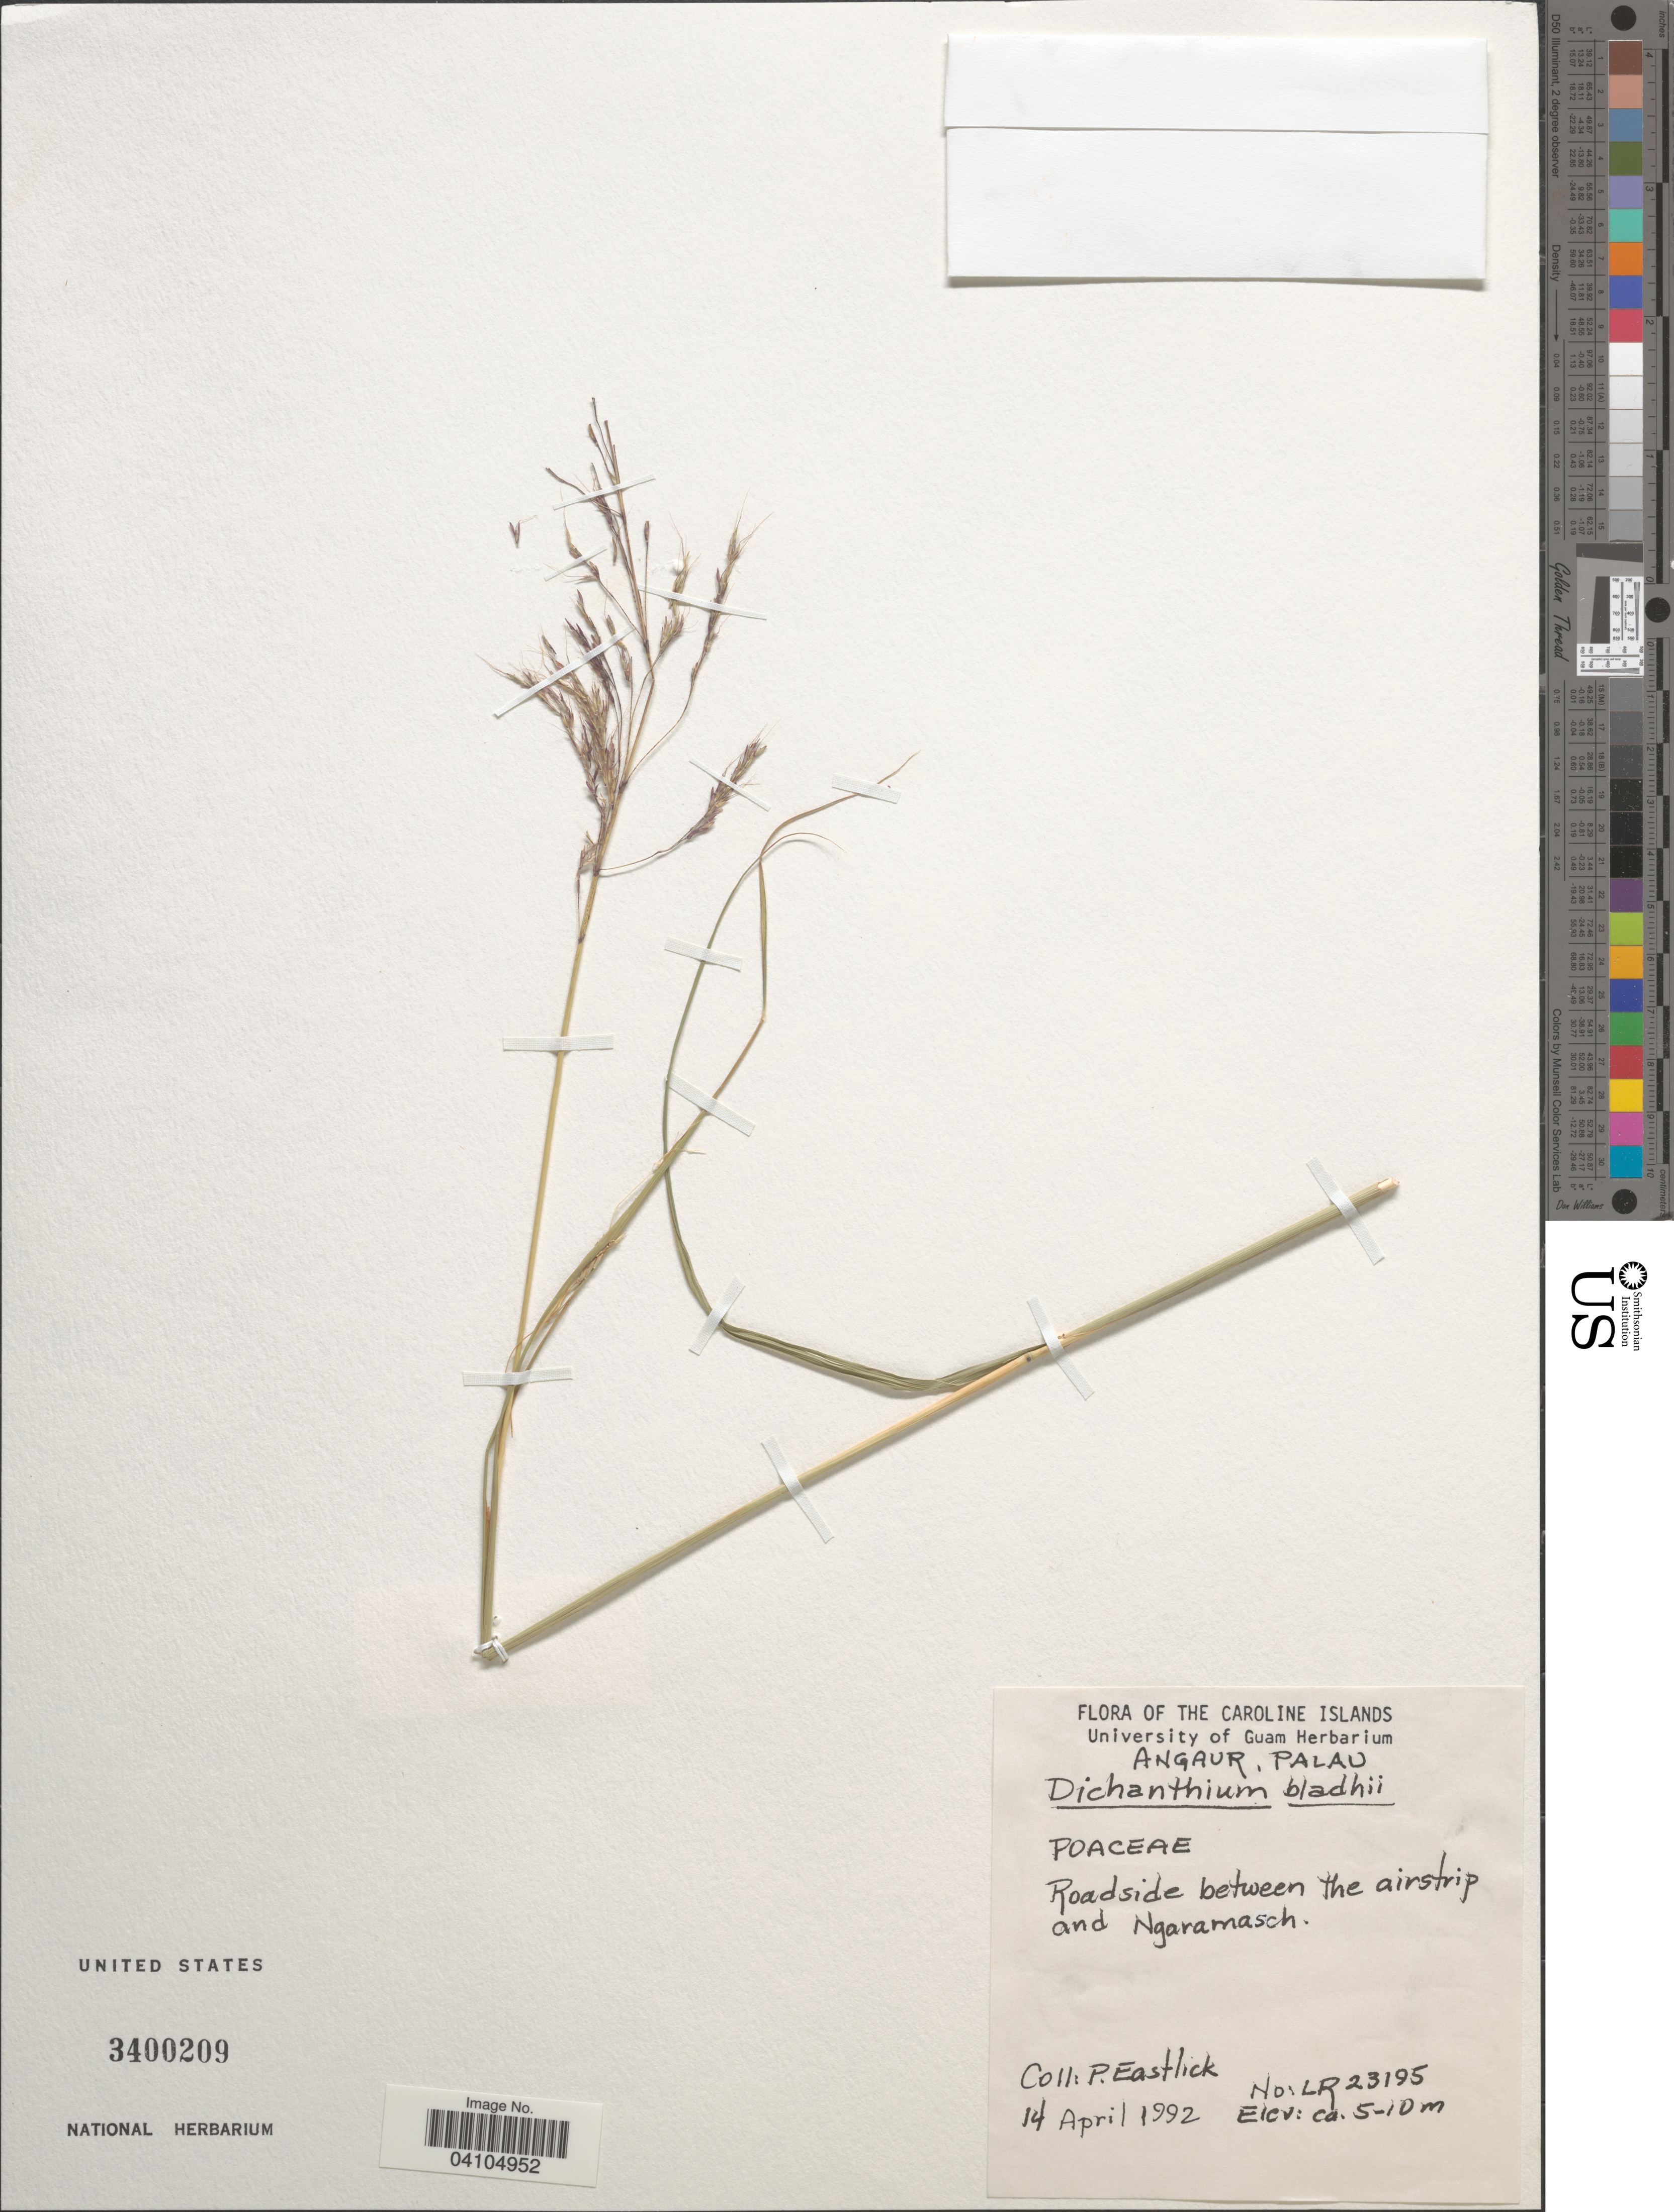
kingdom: Plantae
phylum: Tracheophyta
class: Liliopsida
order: Poales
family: Poaceae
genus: Bothriochloa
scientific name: Bothriochloa bladhii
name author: (Retz.) S.T. Blake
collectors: P. Eastlick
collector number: LR23195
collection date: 1992-04-14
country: Palau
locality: The Caroline Islands. Angaur, Palau. Roadside between the airstrip and Ngaramasch.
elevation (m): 5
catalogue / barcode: US 3400209